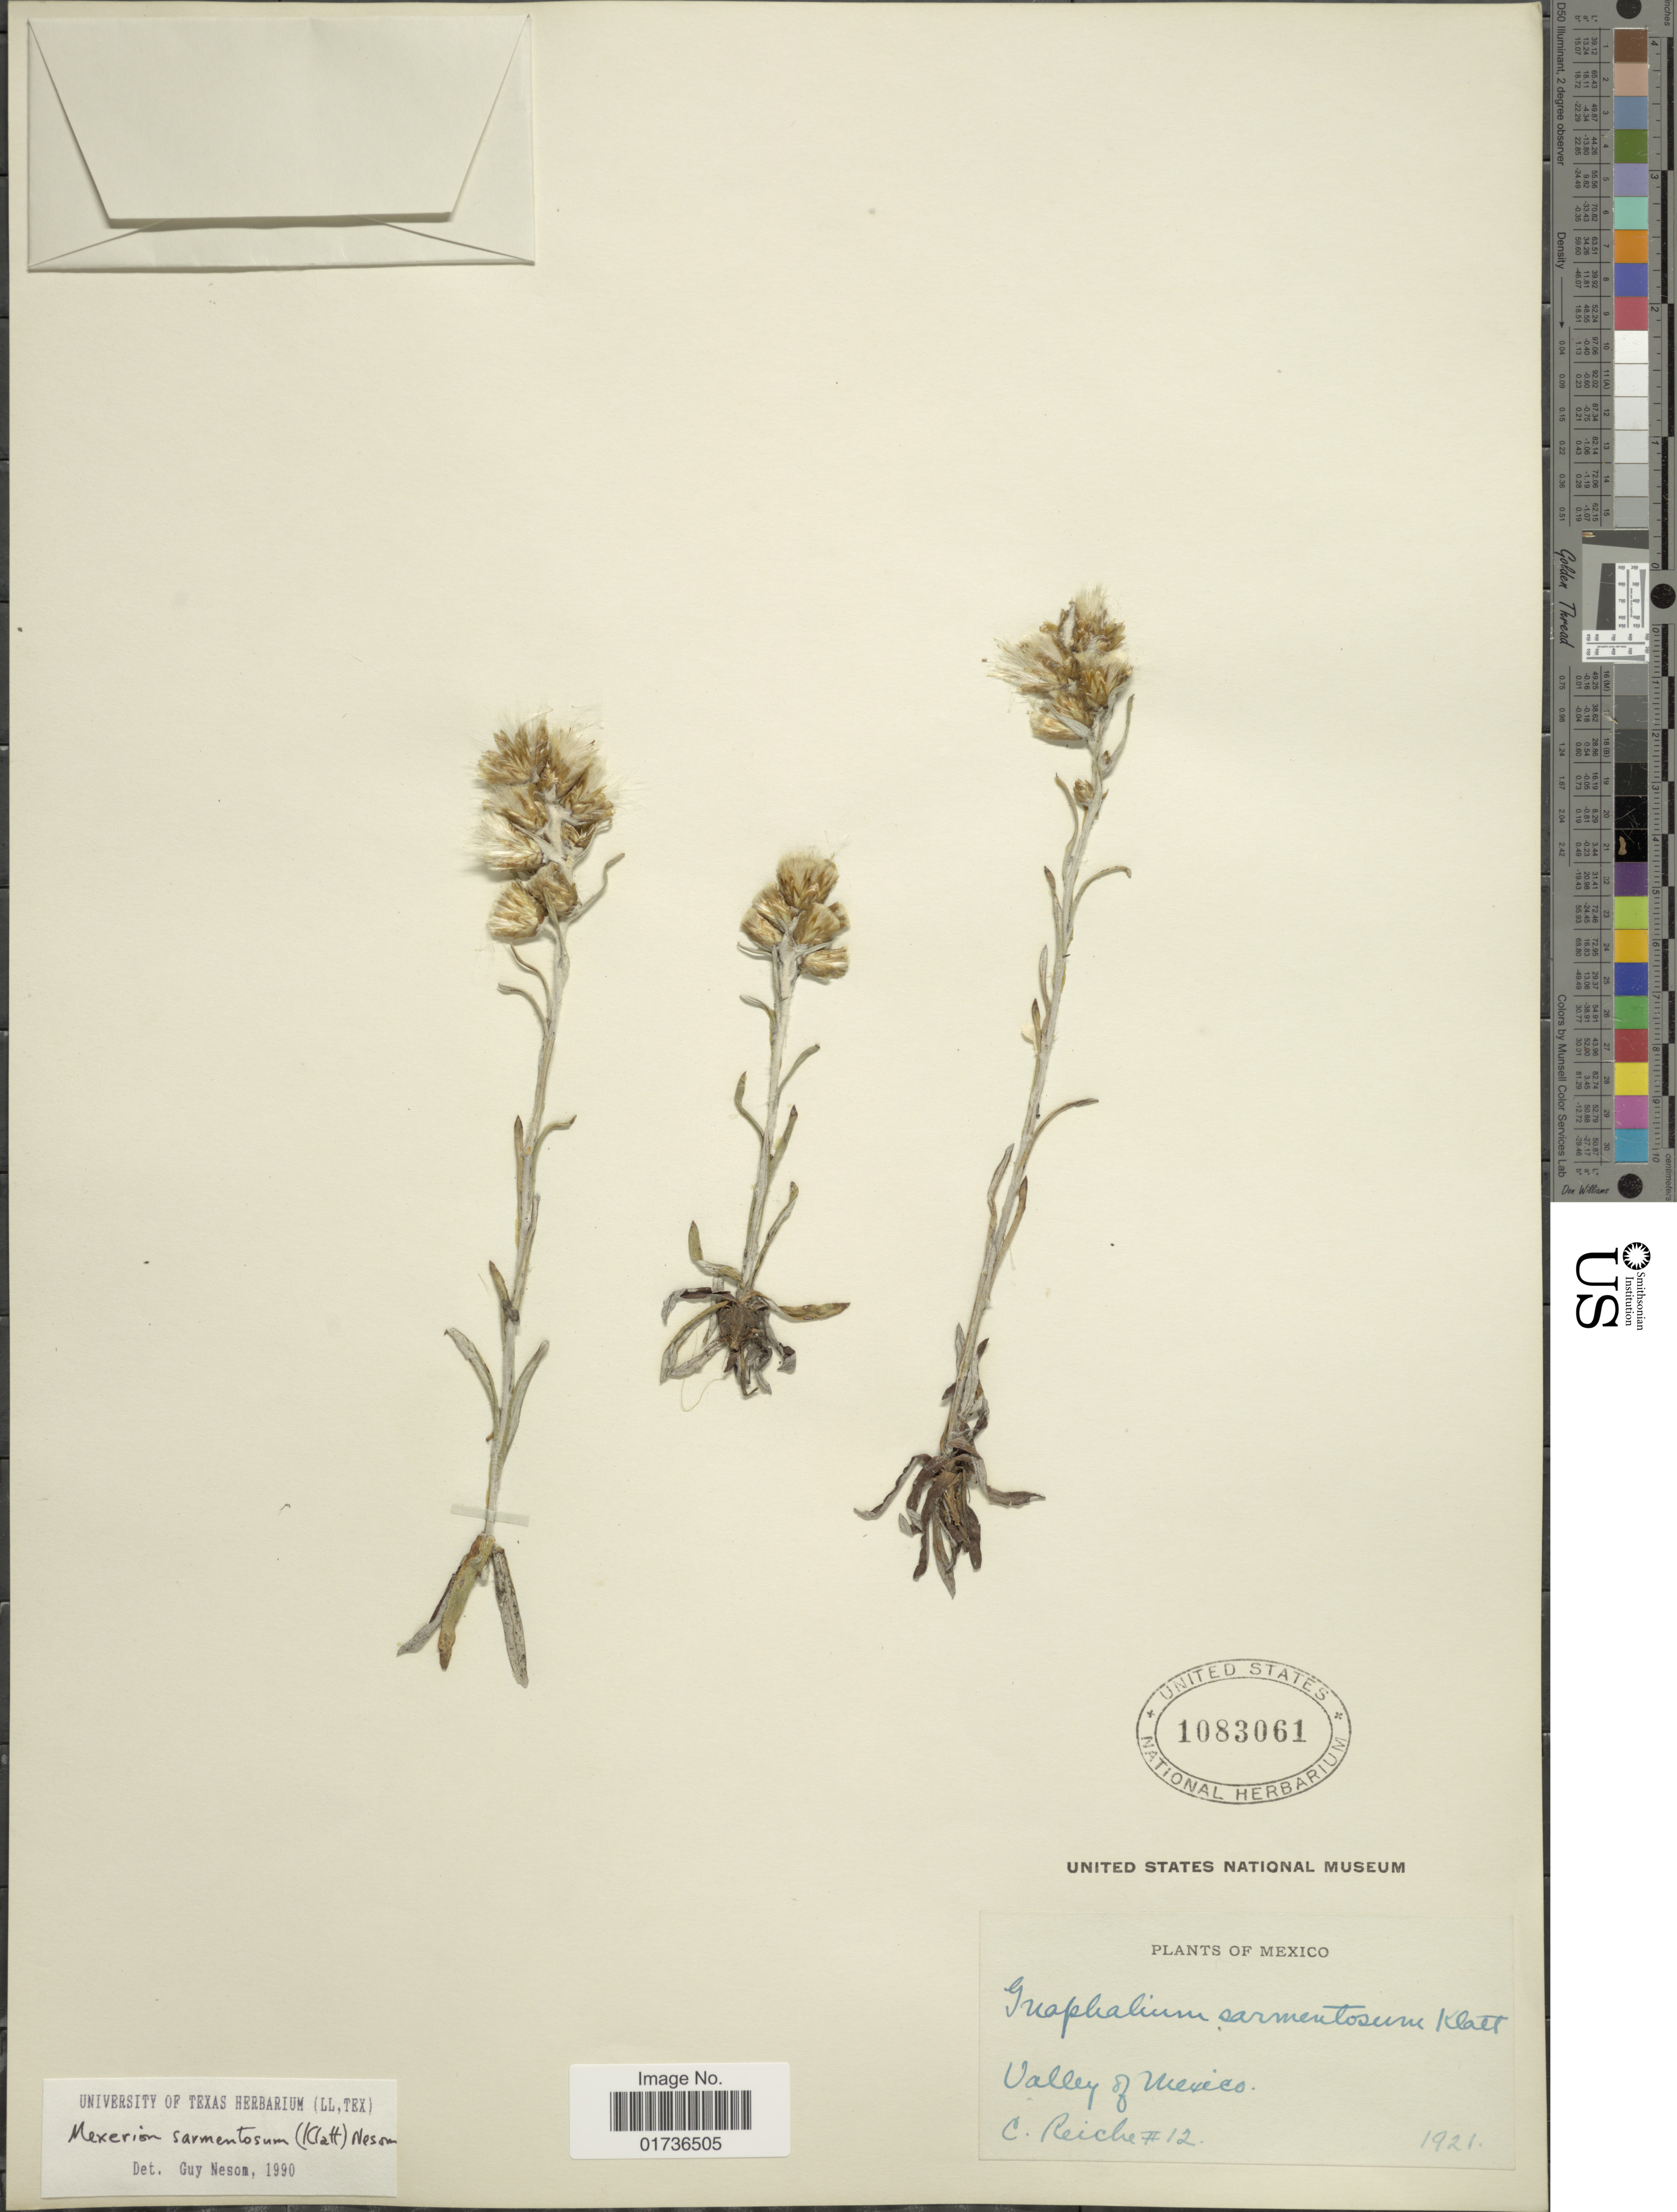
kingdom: Plantae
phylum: Tracheophyta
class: Magnoliopsida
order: Asterales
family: Asteraceae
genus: Mexerion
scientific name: Mexerion sarmentosum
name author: (Klatt) G.L. Nesom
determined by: Nesom, Guy L.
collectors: Reiche, C.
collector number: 12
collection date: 1921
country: Mexico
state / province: México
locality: Valley of Mexico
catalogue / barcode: US 1083061